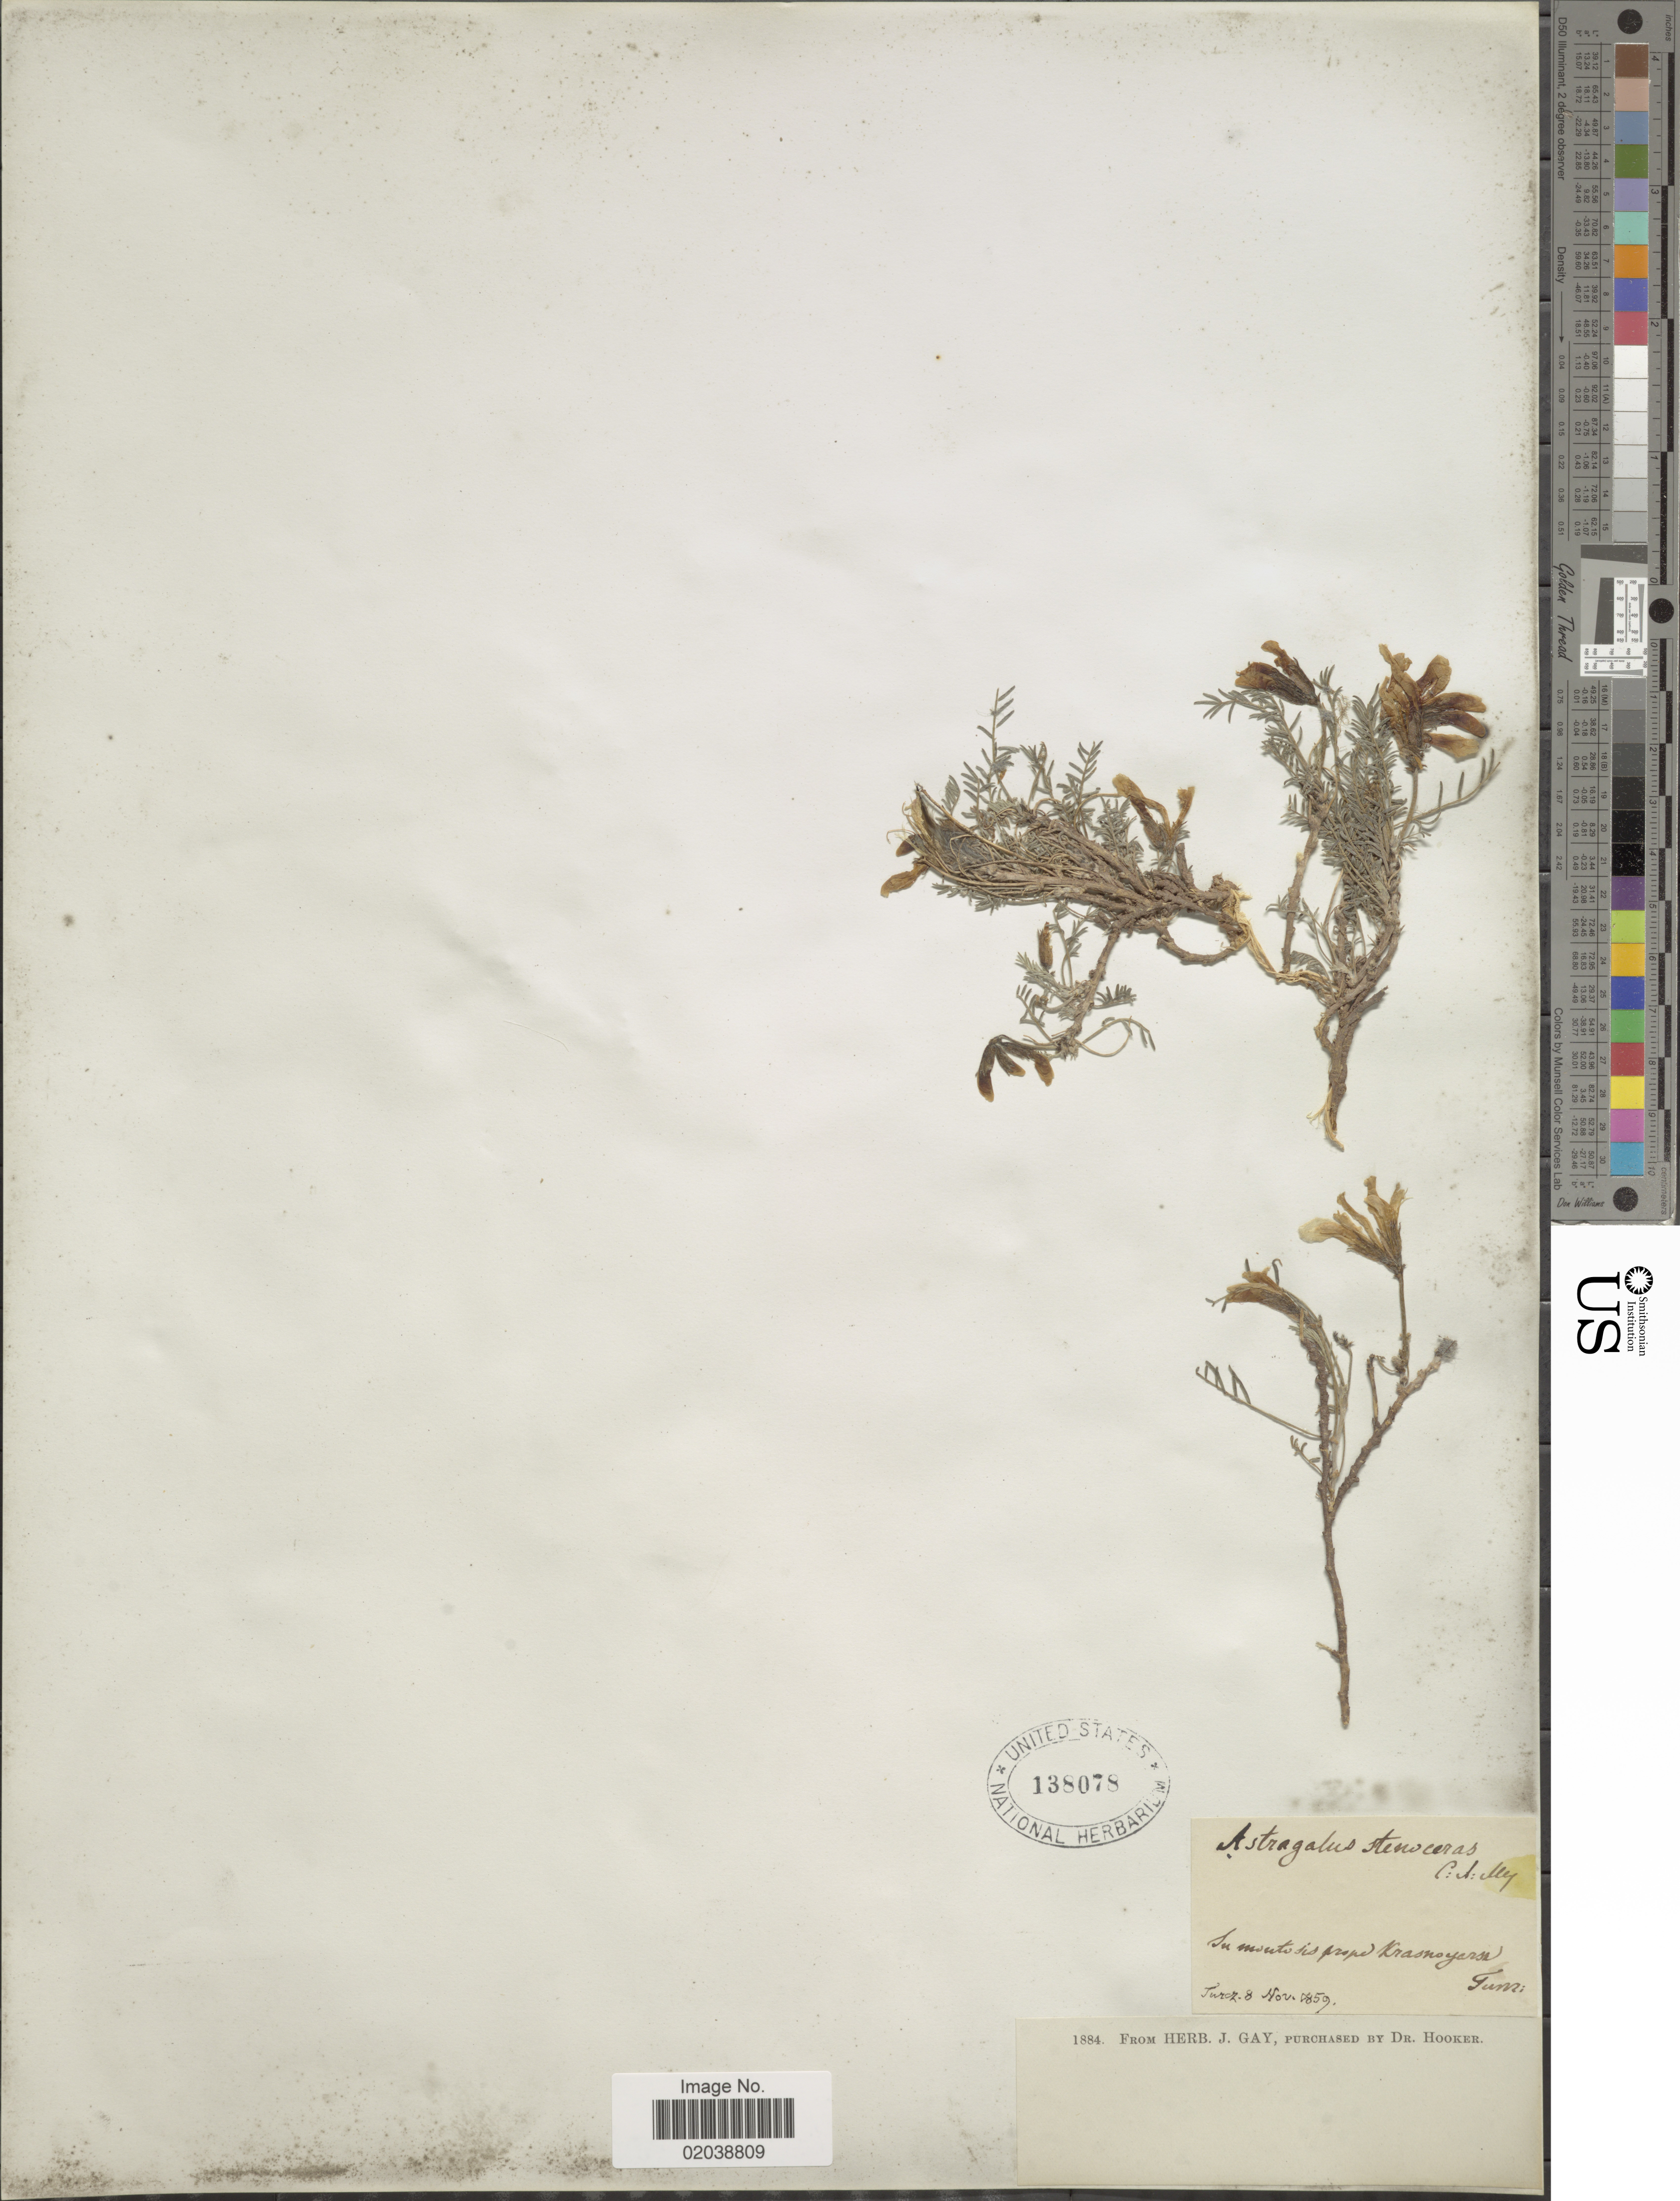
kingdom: Plantae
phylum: Tracheophyta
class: Magnoliopsida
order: Fabales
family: Fabaceae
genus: Astragalus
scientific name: Astragalus stenoceras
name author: C.A. Mey.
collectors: Turcz.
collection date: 1859-11-08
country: Russian Federation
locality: In montis prope Krasnoyarsk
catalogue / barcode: US 138078